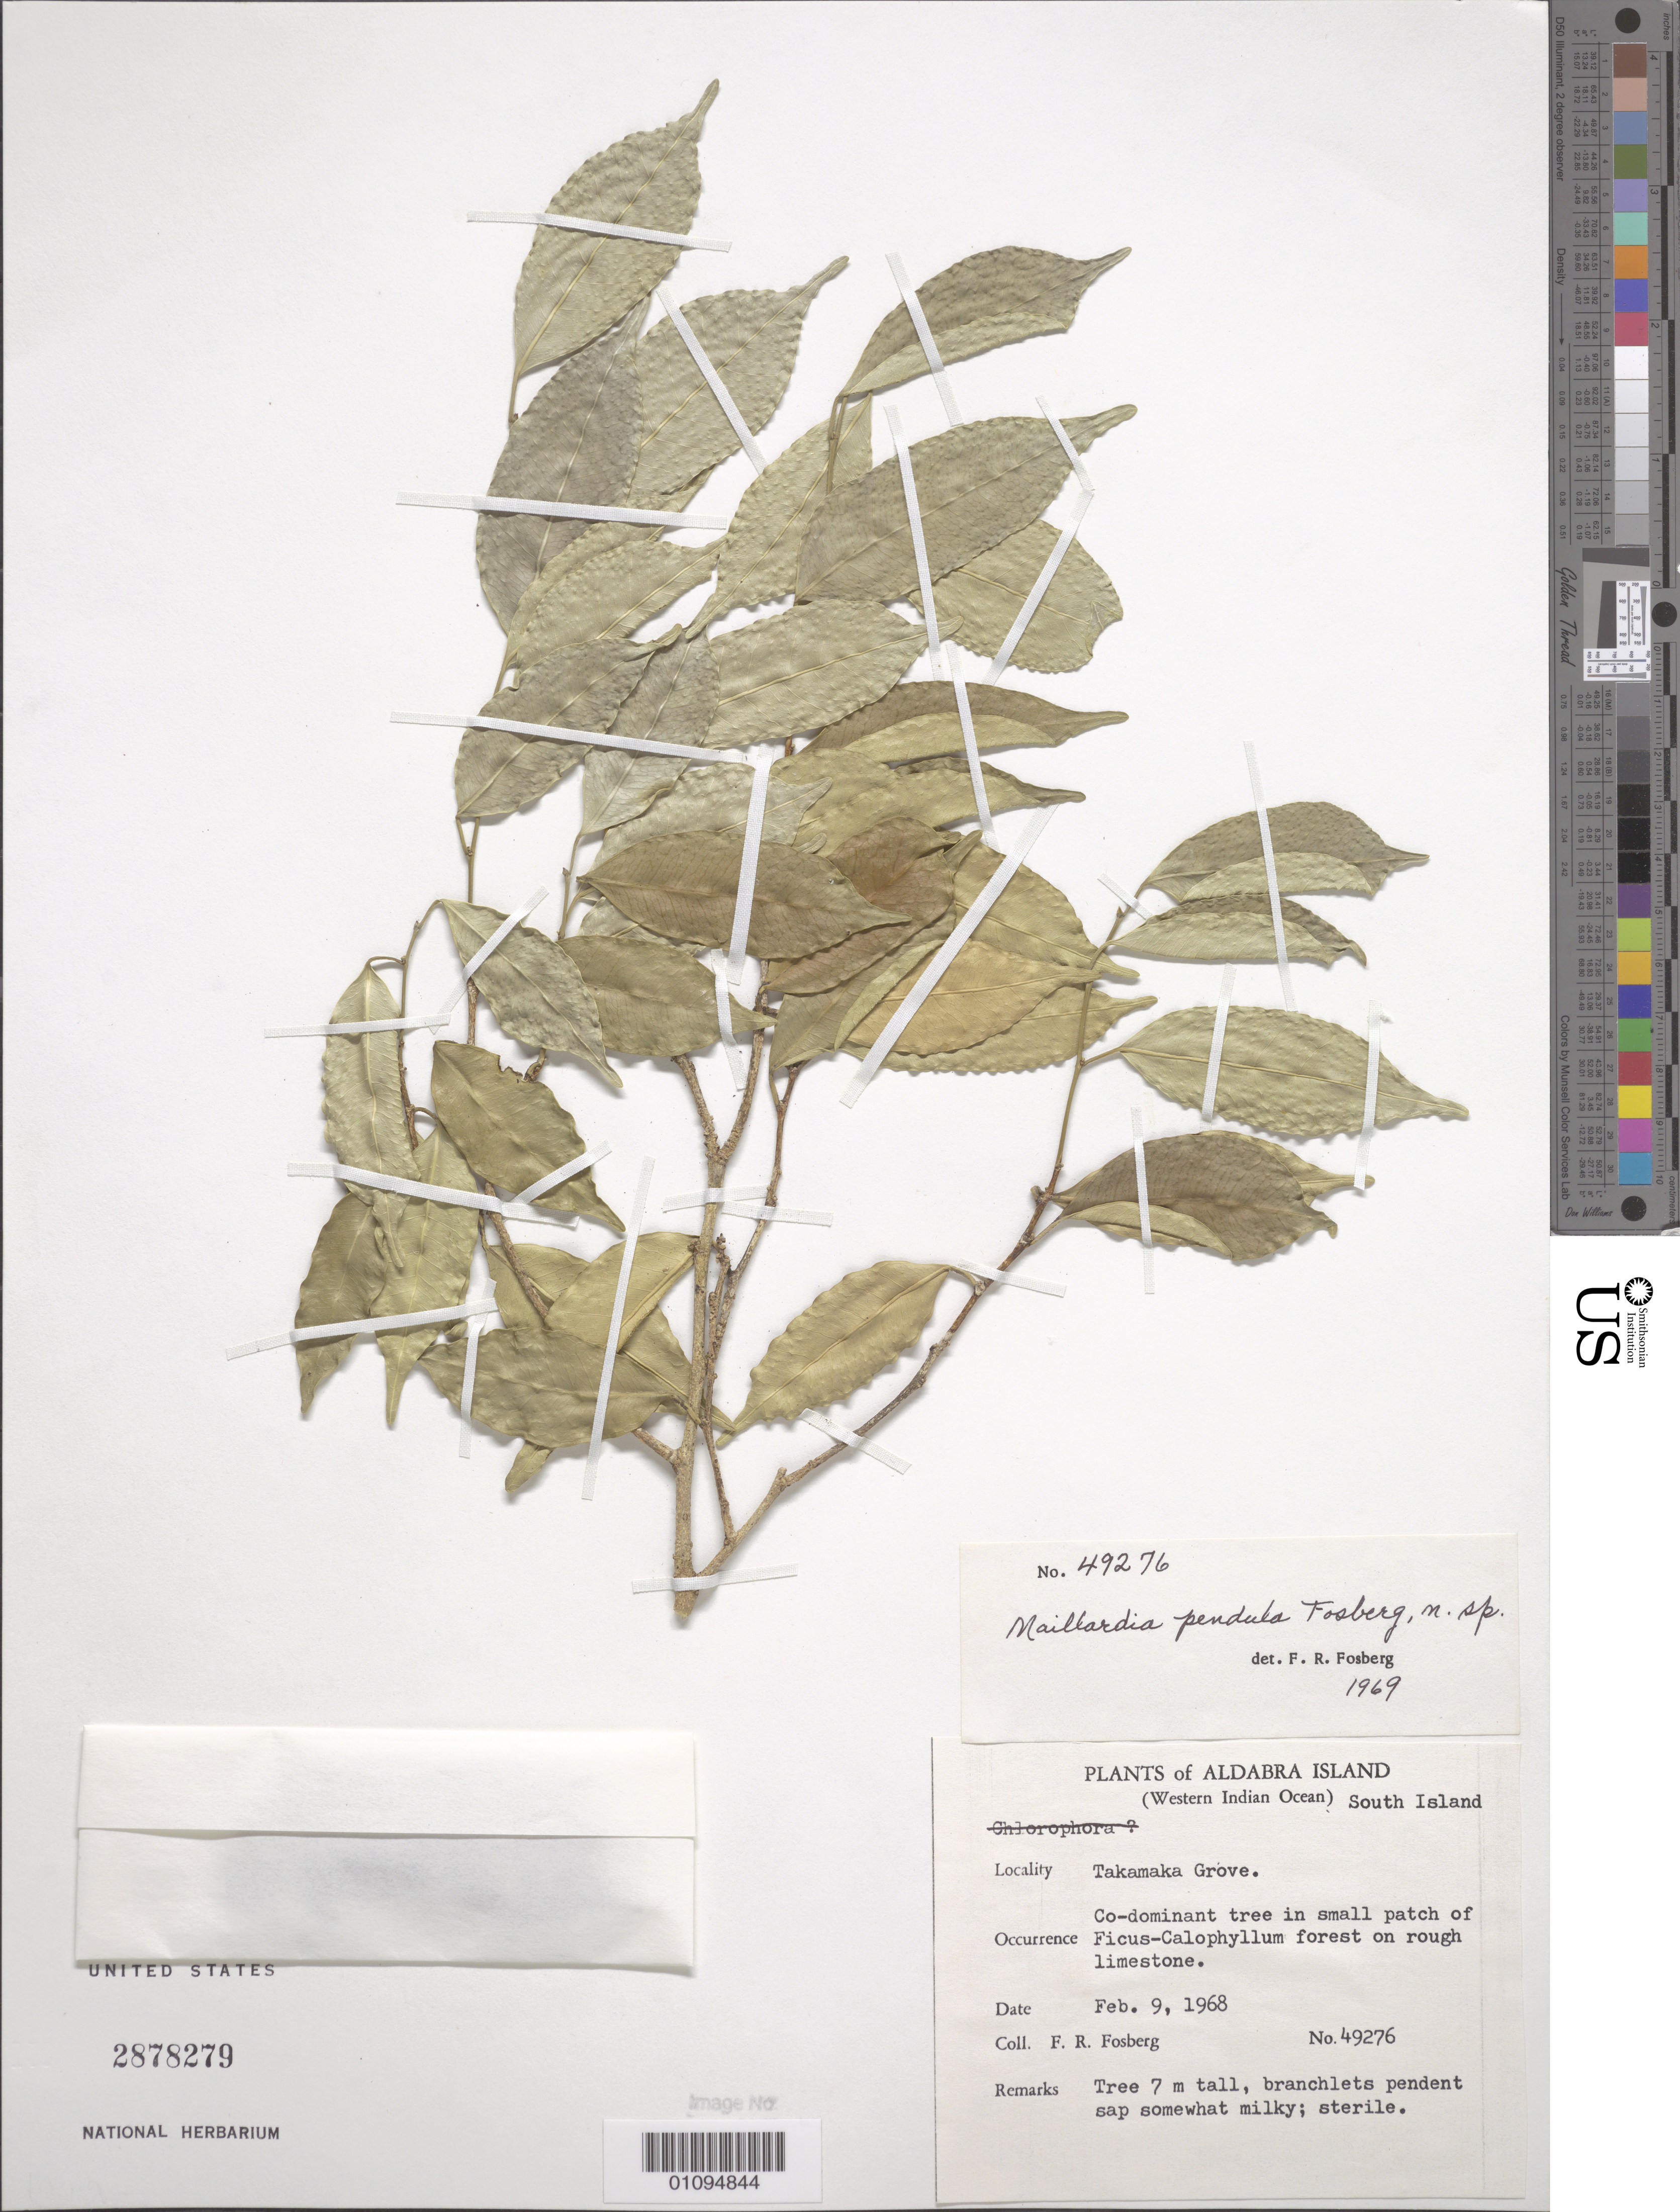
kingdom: Plantae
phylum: Tracheophyta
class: Magnoliopsida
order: Rosales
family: Moraceae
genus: Maillardia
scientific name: Maillardia pendula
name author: Fosberg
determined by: Fosberg, F. R.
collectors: F. R. Fosberg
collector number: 49276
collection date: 1968-02-09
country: Seychelles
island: Aldabra Atoll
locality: South Islet, Takamaka Grove.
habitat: Co-dominant tree in small patch of Ficus-Calophyllum forest on rough limestone.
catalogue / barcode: US 2878279